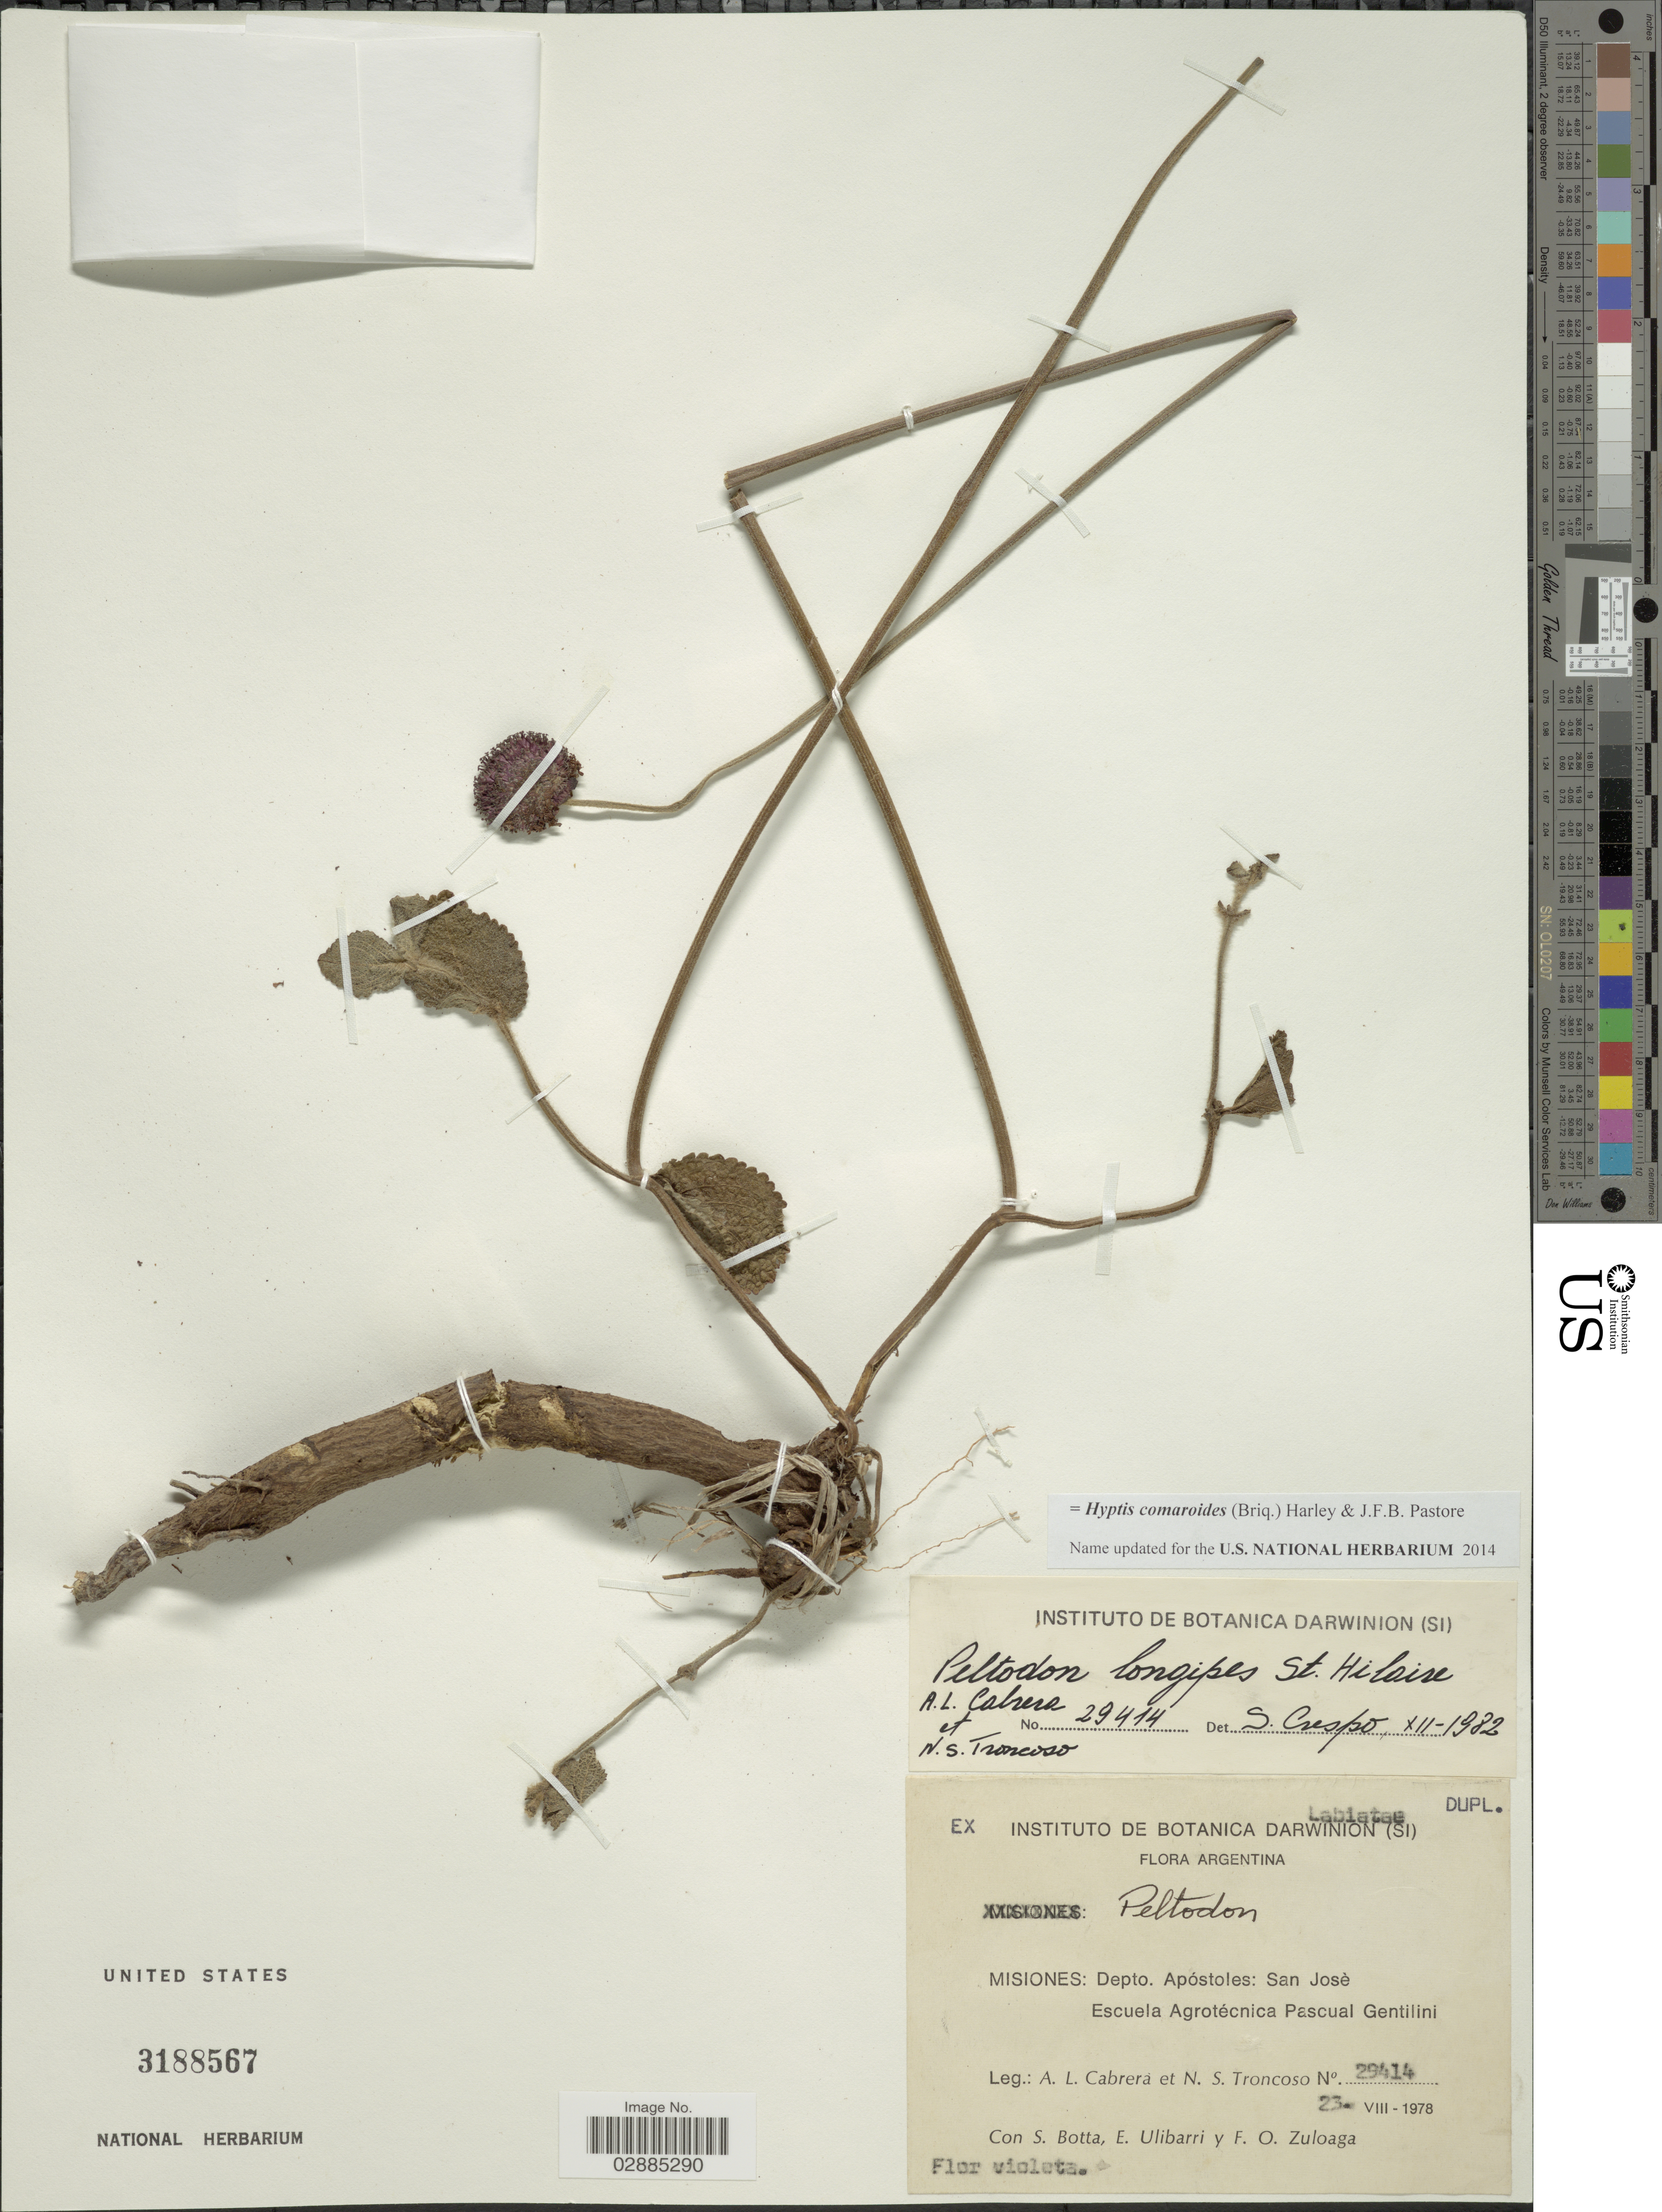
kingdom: Plantae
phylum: Tracheophyta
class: Magnoliopsida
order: Lamiales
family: Lamiaceae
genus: Hyptis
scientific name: Hyptis comaroides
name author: (Briq.) Harley & J.F.B. Pastore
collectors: A. L. Cabrera, N. Troncoso, S. Botta, E. Ulibarri & F. O. Zuloaga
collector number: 29414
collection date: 1978-08-23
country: Argentina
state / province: Misiones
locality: Depto. Apóstoles: San José. Escuela Agrotécnica Pascual Gentilini.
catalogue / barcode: US 3188567